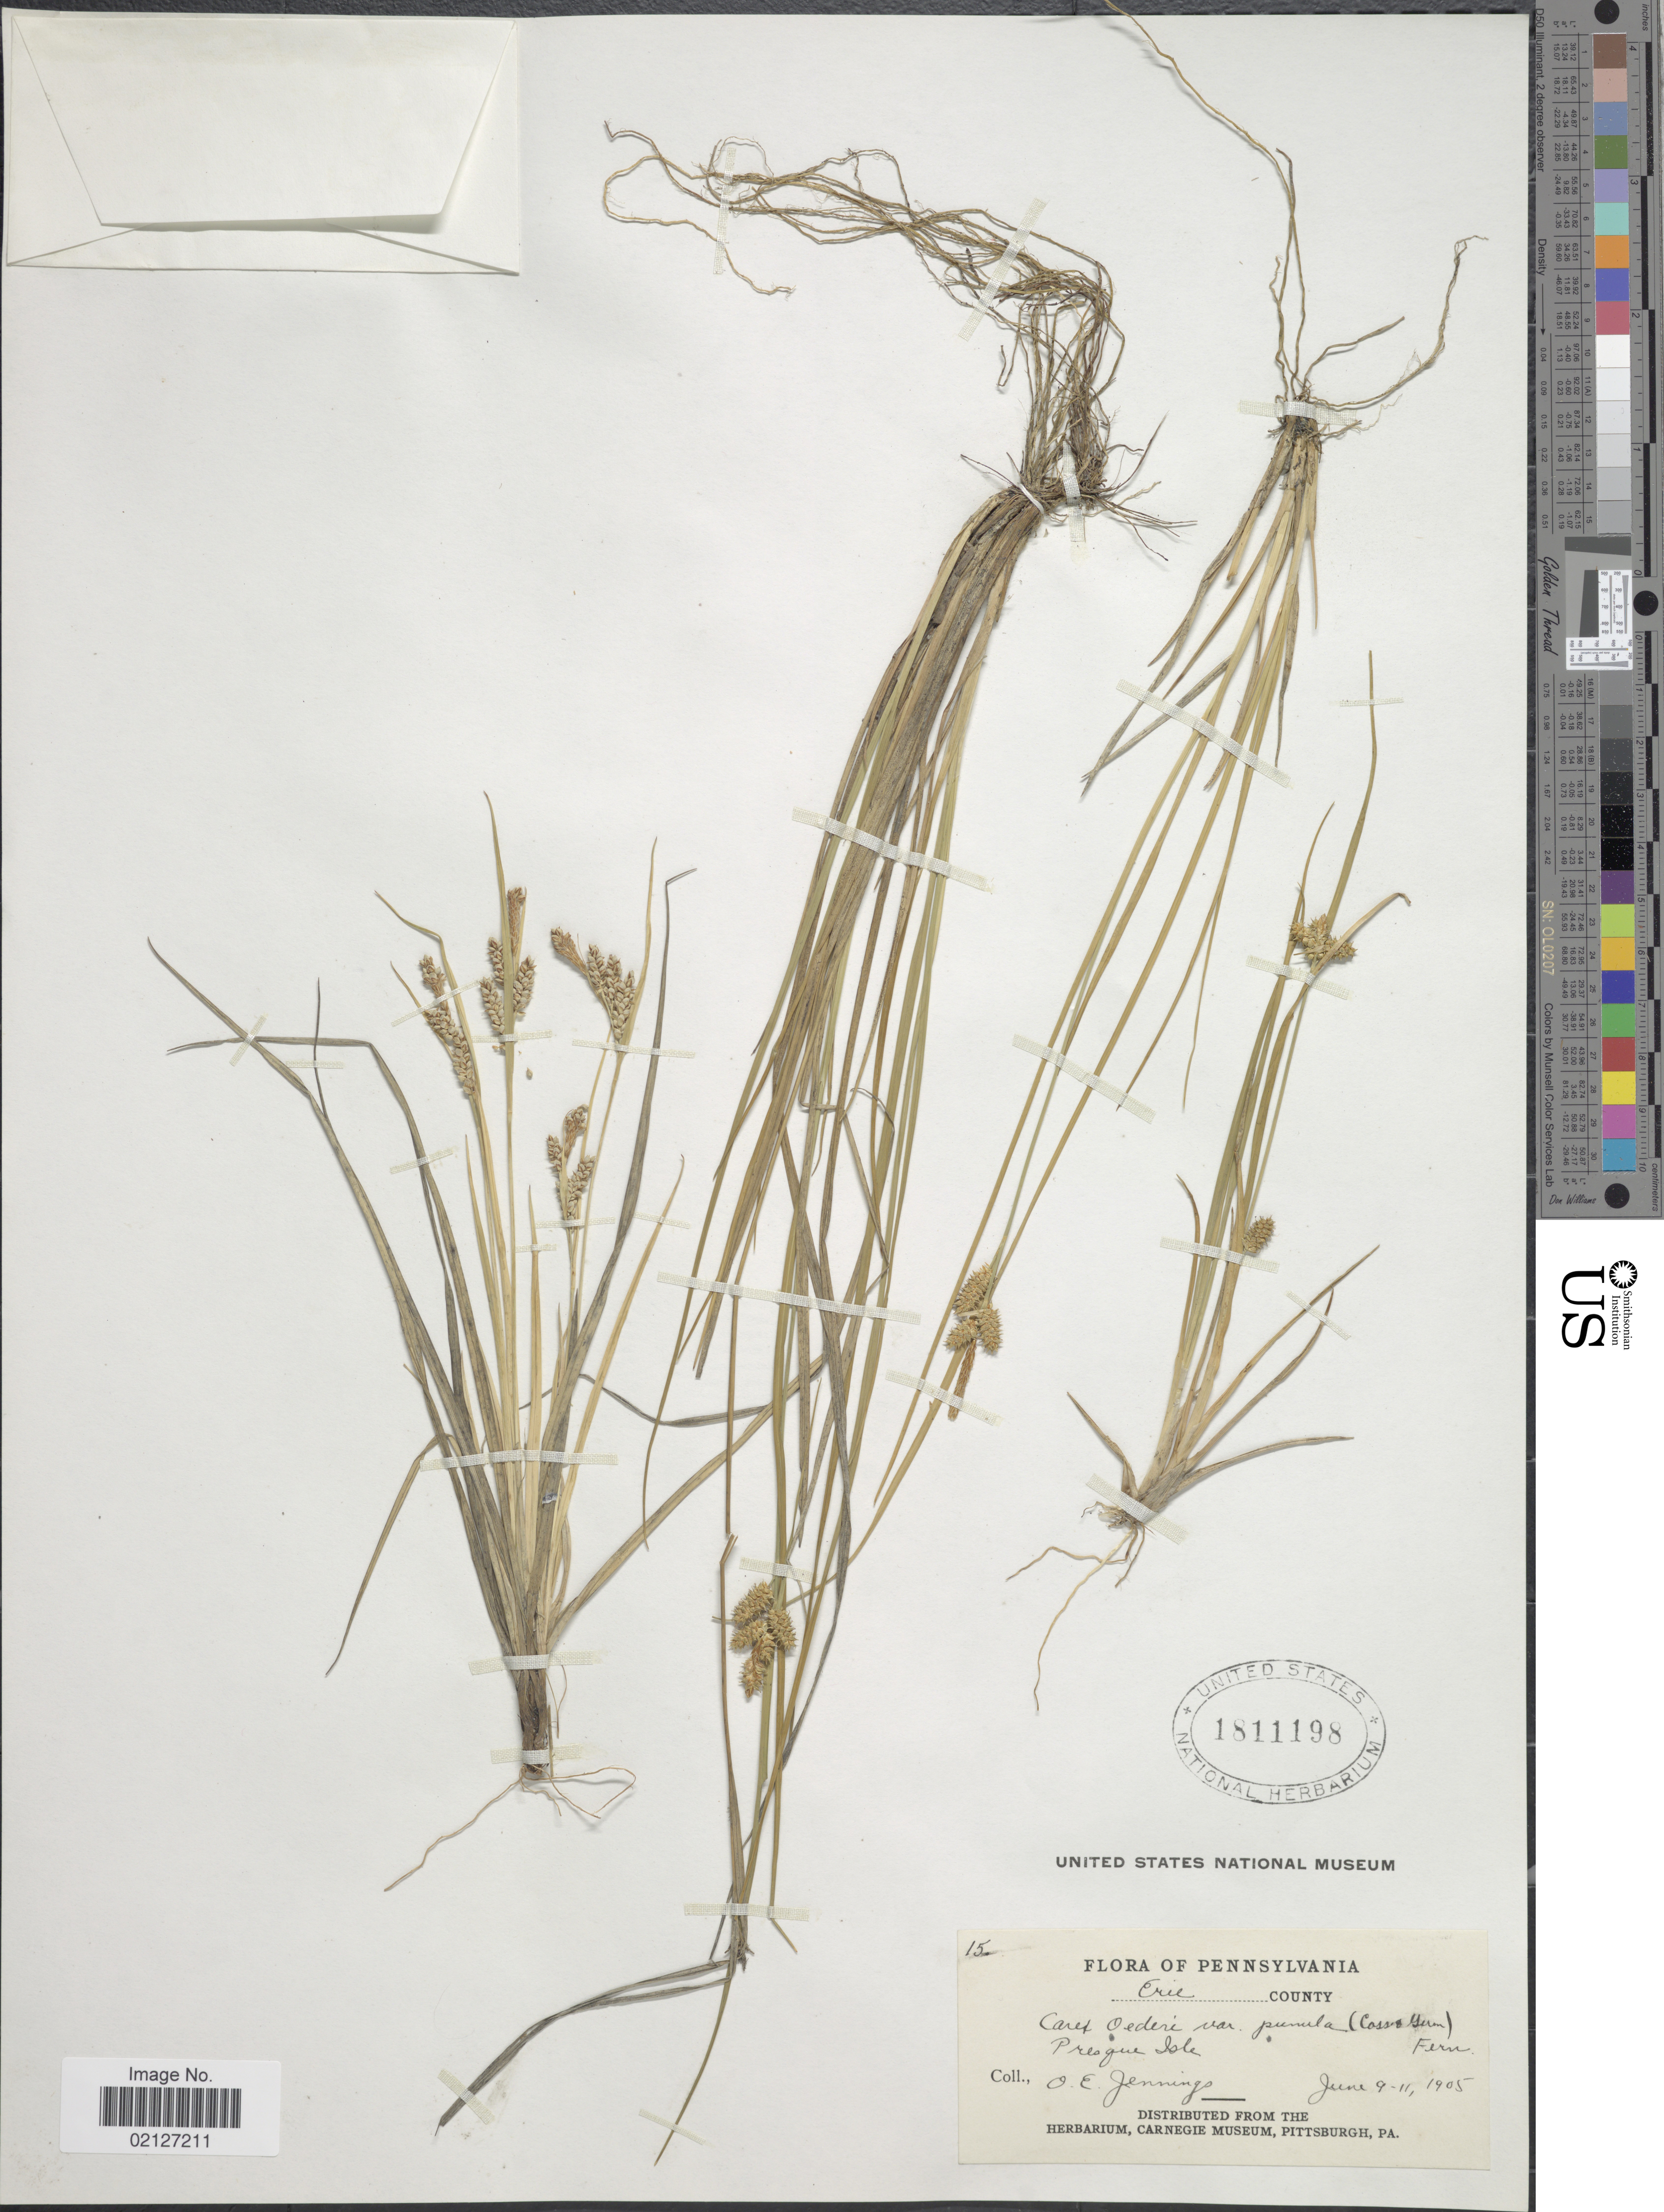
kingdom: Plantae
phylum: Tracheophyta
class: Liliopsida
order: Poales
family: Cyperaceae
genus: Carex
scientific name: Carex oederi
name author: Retz.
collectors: O. E. Jennings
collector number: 15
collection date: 1905-06-09/1905-06-11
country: United States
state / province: Pennsylvania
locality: Erie County, Presgue Isle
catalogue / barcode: US 1811198